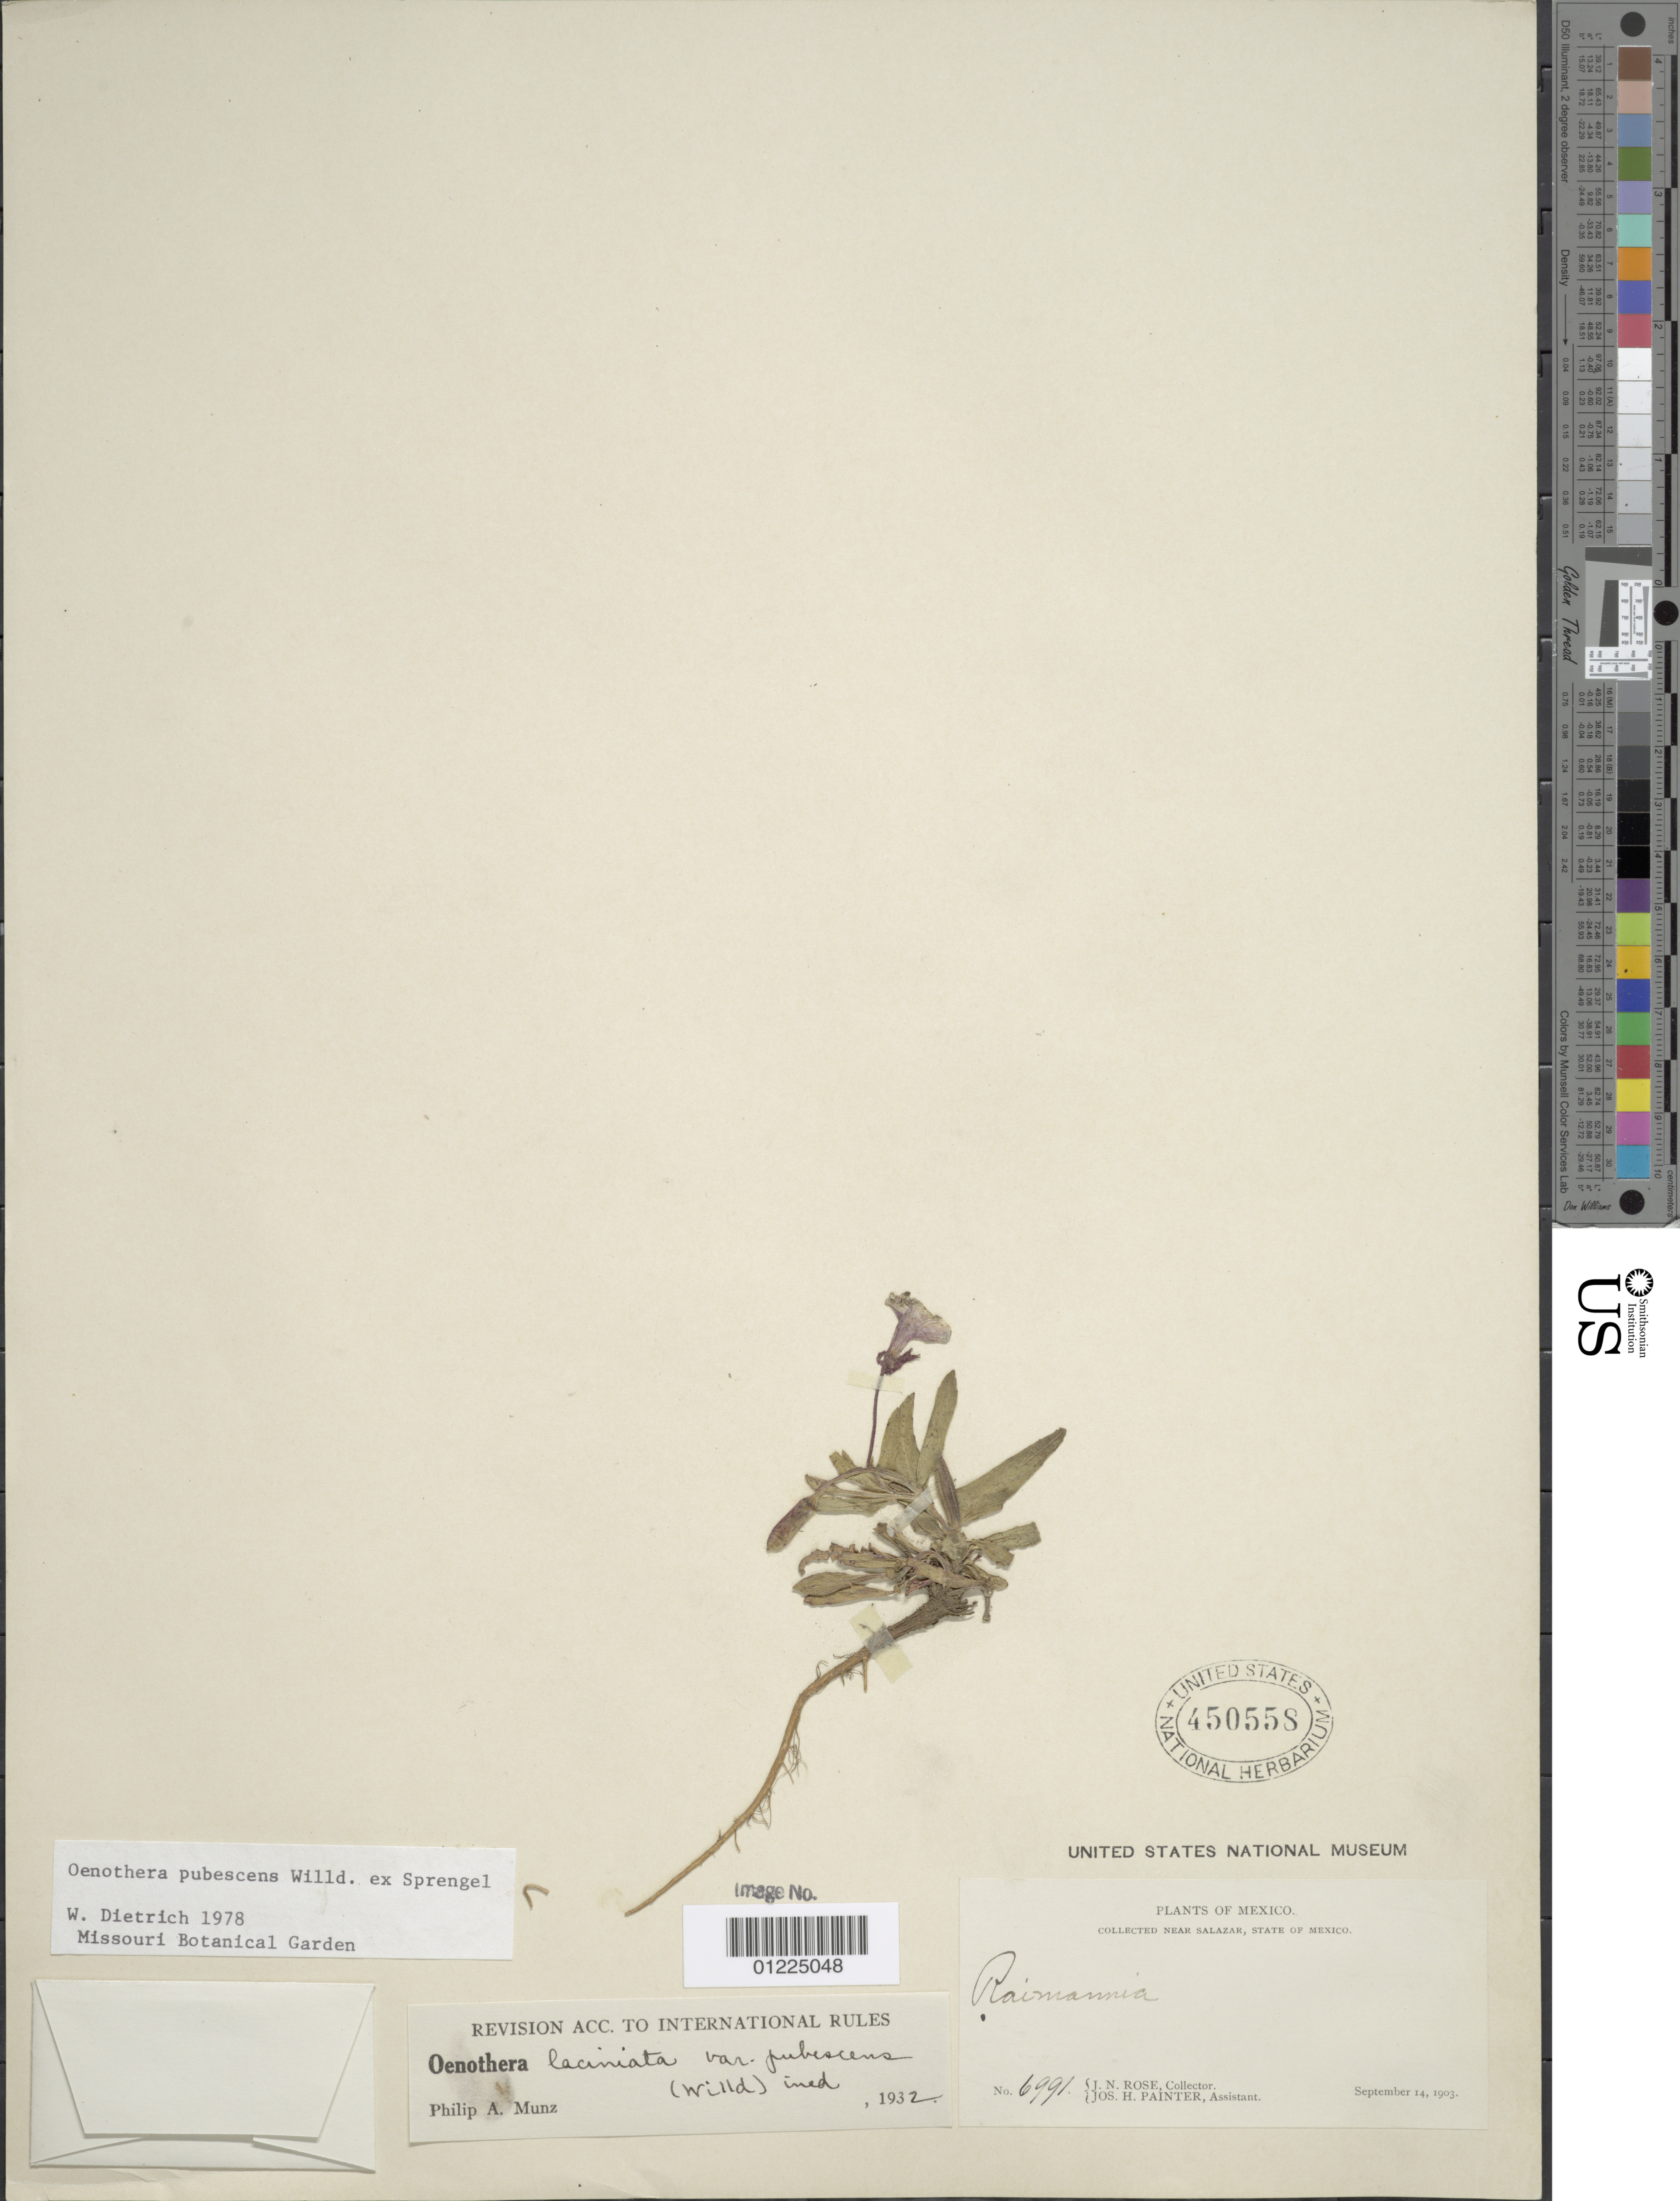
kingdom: Plantae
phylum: Tracheophyta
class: Magnoliopsida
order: Myrtales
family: Onagraceae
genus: Oenothera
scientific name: Oenothera pubescens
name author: Willd. ex Spreng.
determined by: Dietrich, W.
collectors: J. N. Rose & J. H. Painter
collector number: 6991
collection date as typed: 14 Sep 1903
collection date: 1903-09-14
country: Mexico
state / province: México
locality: Near Salazar.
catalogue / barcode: US 450558